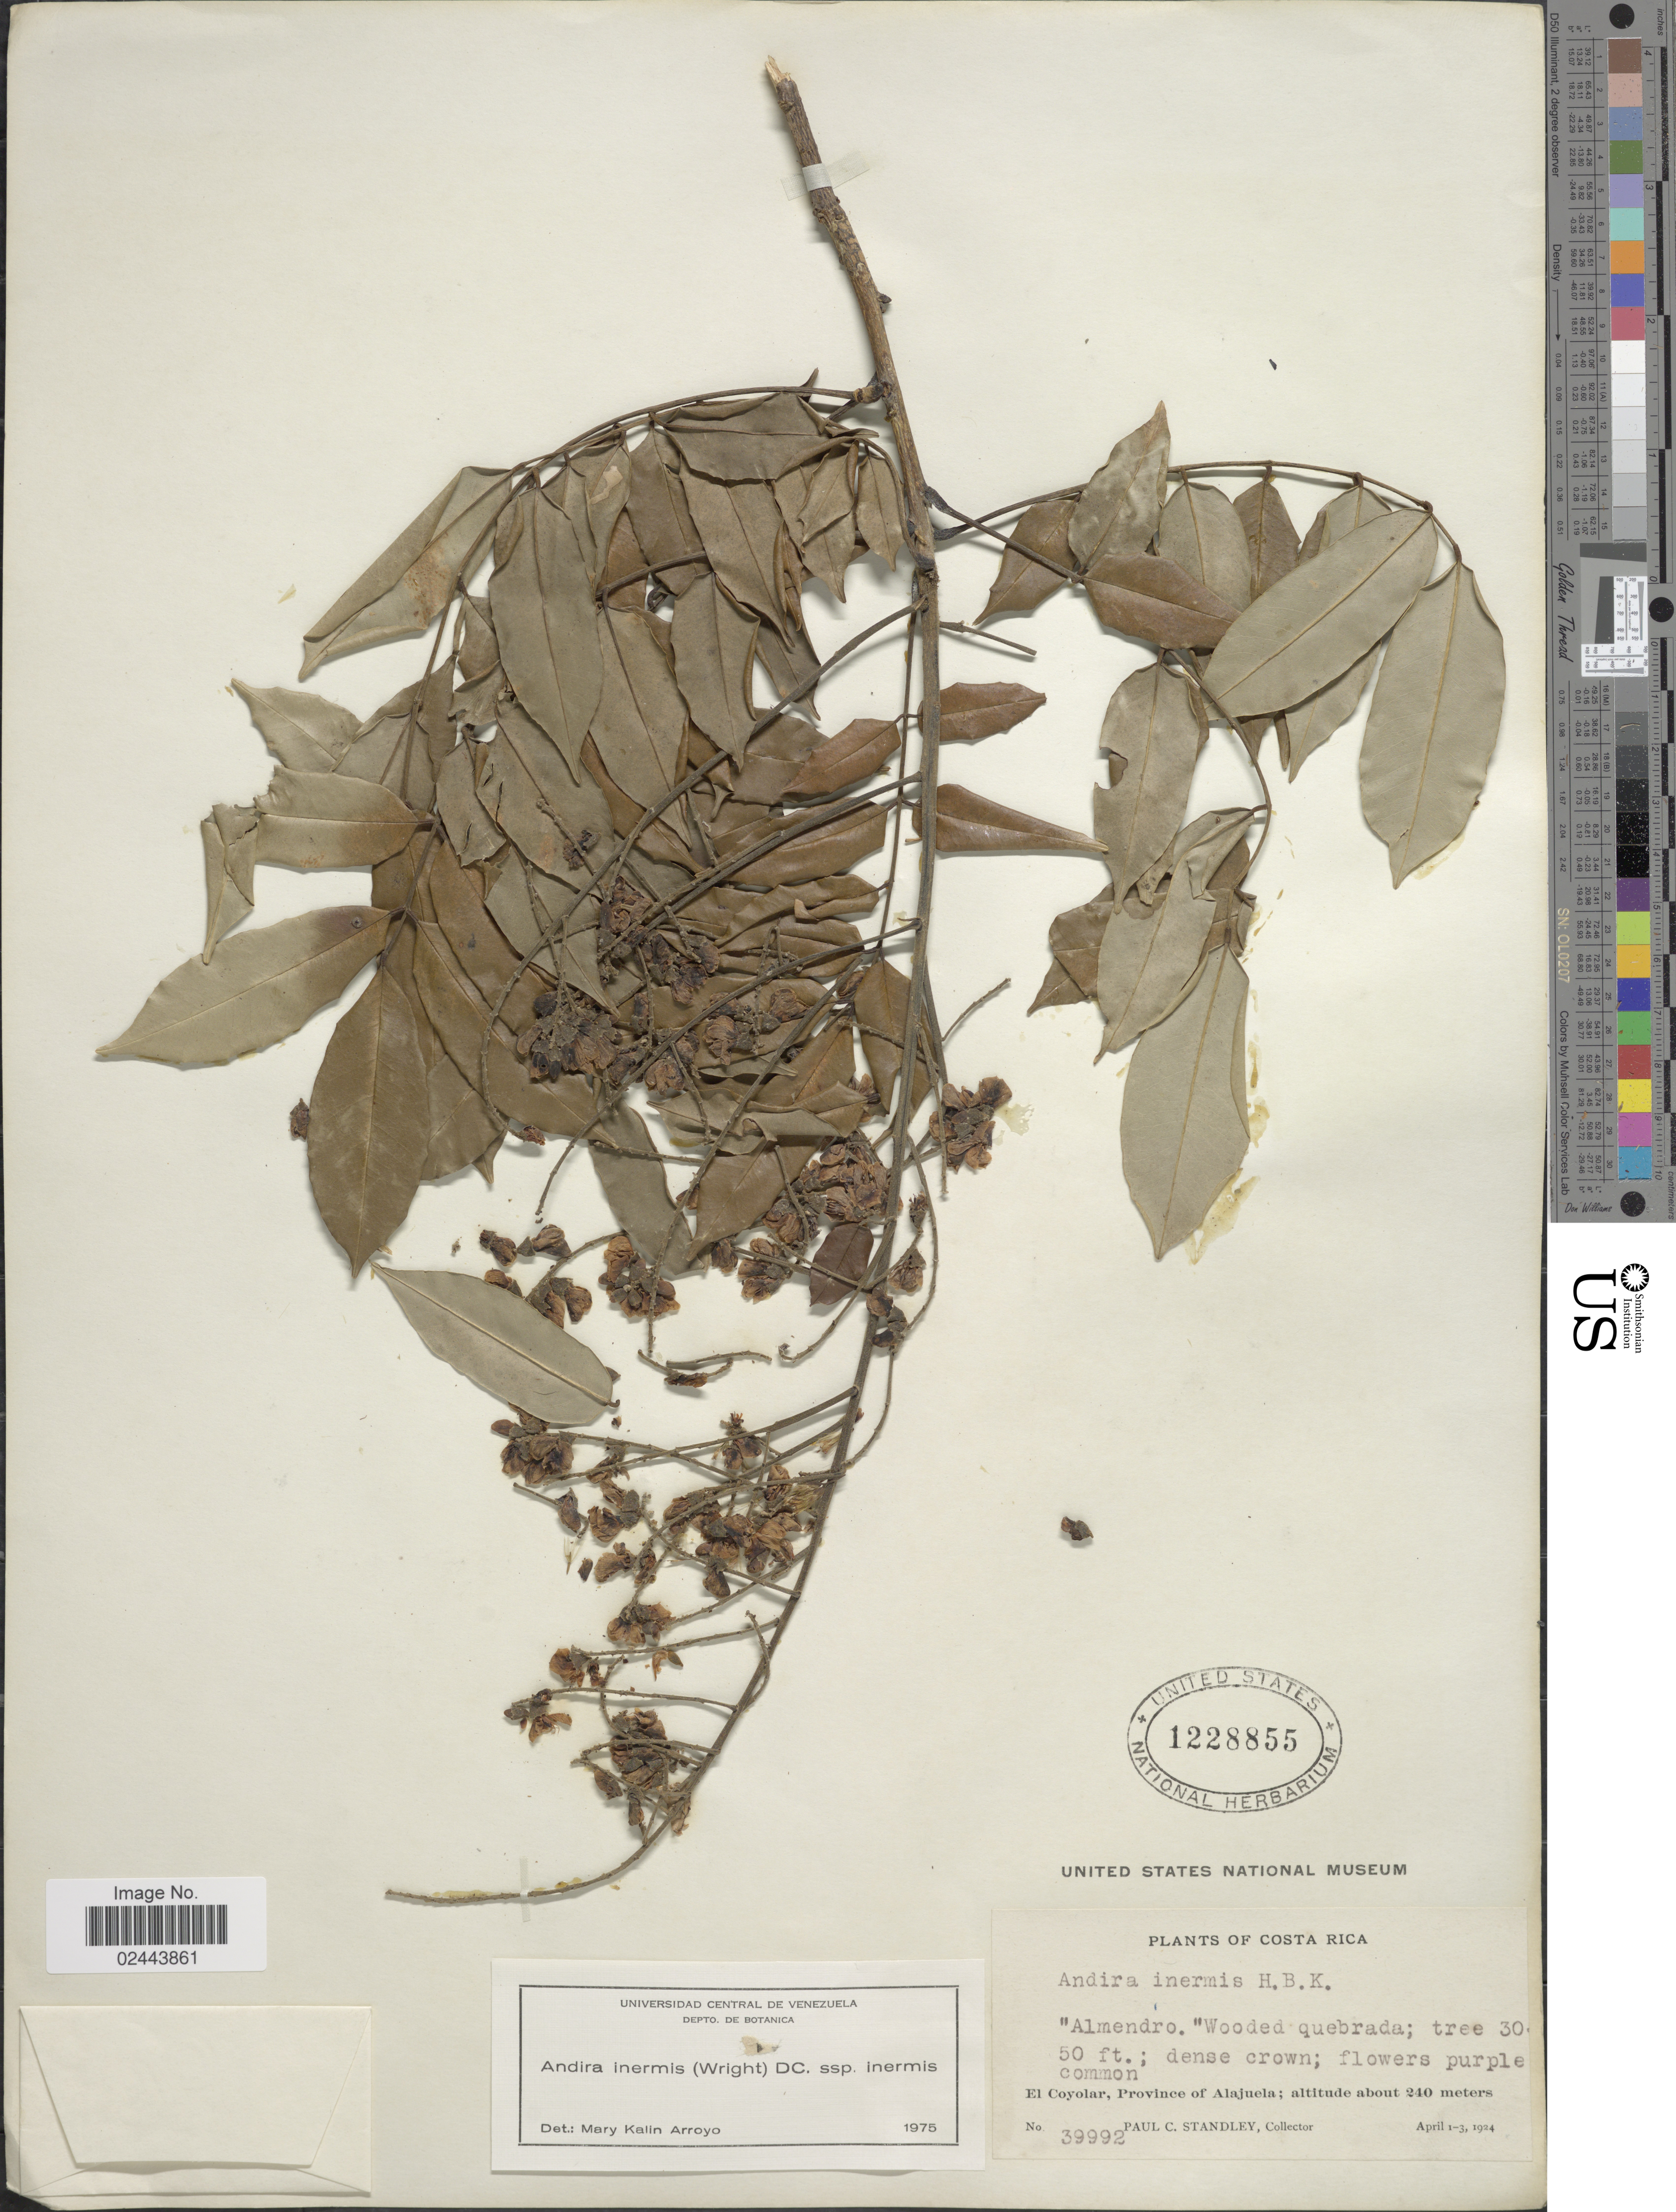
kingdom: Plantae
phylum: Tracheophyta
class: Magnoliopsida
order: Fabales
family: Fabaceae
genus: Andira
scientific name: Andira inermis subsp. inermis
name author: (W. Wright) Kunth ex DC.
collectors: P. C. Standley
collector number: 39992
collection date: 1924-04-01/1924-04-03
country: Costa Rica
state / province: Alajuela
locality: El Coyolar, wooded Quebrada.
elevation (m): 240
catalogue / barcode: US 1228855